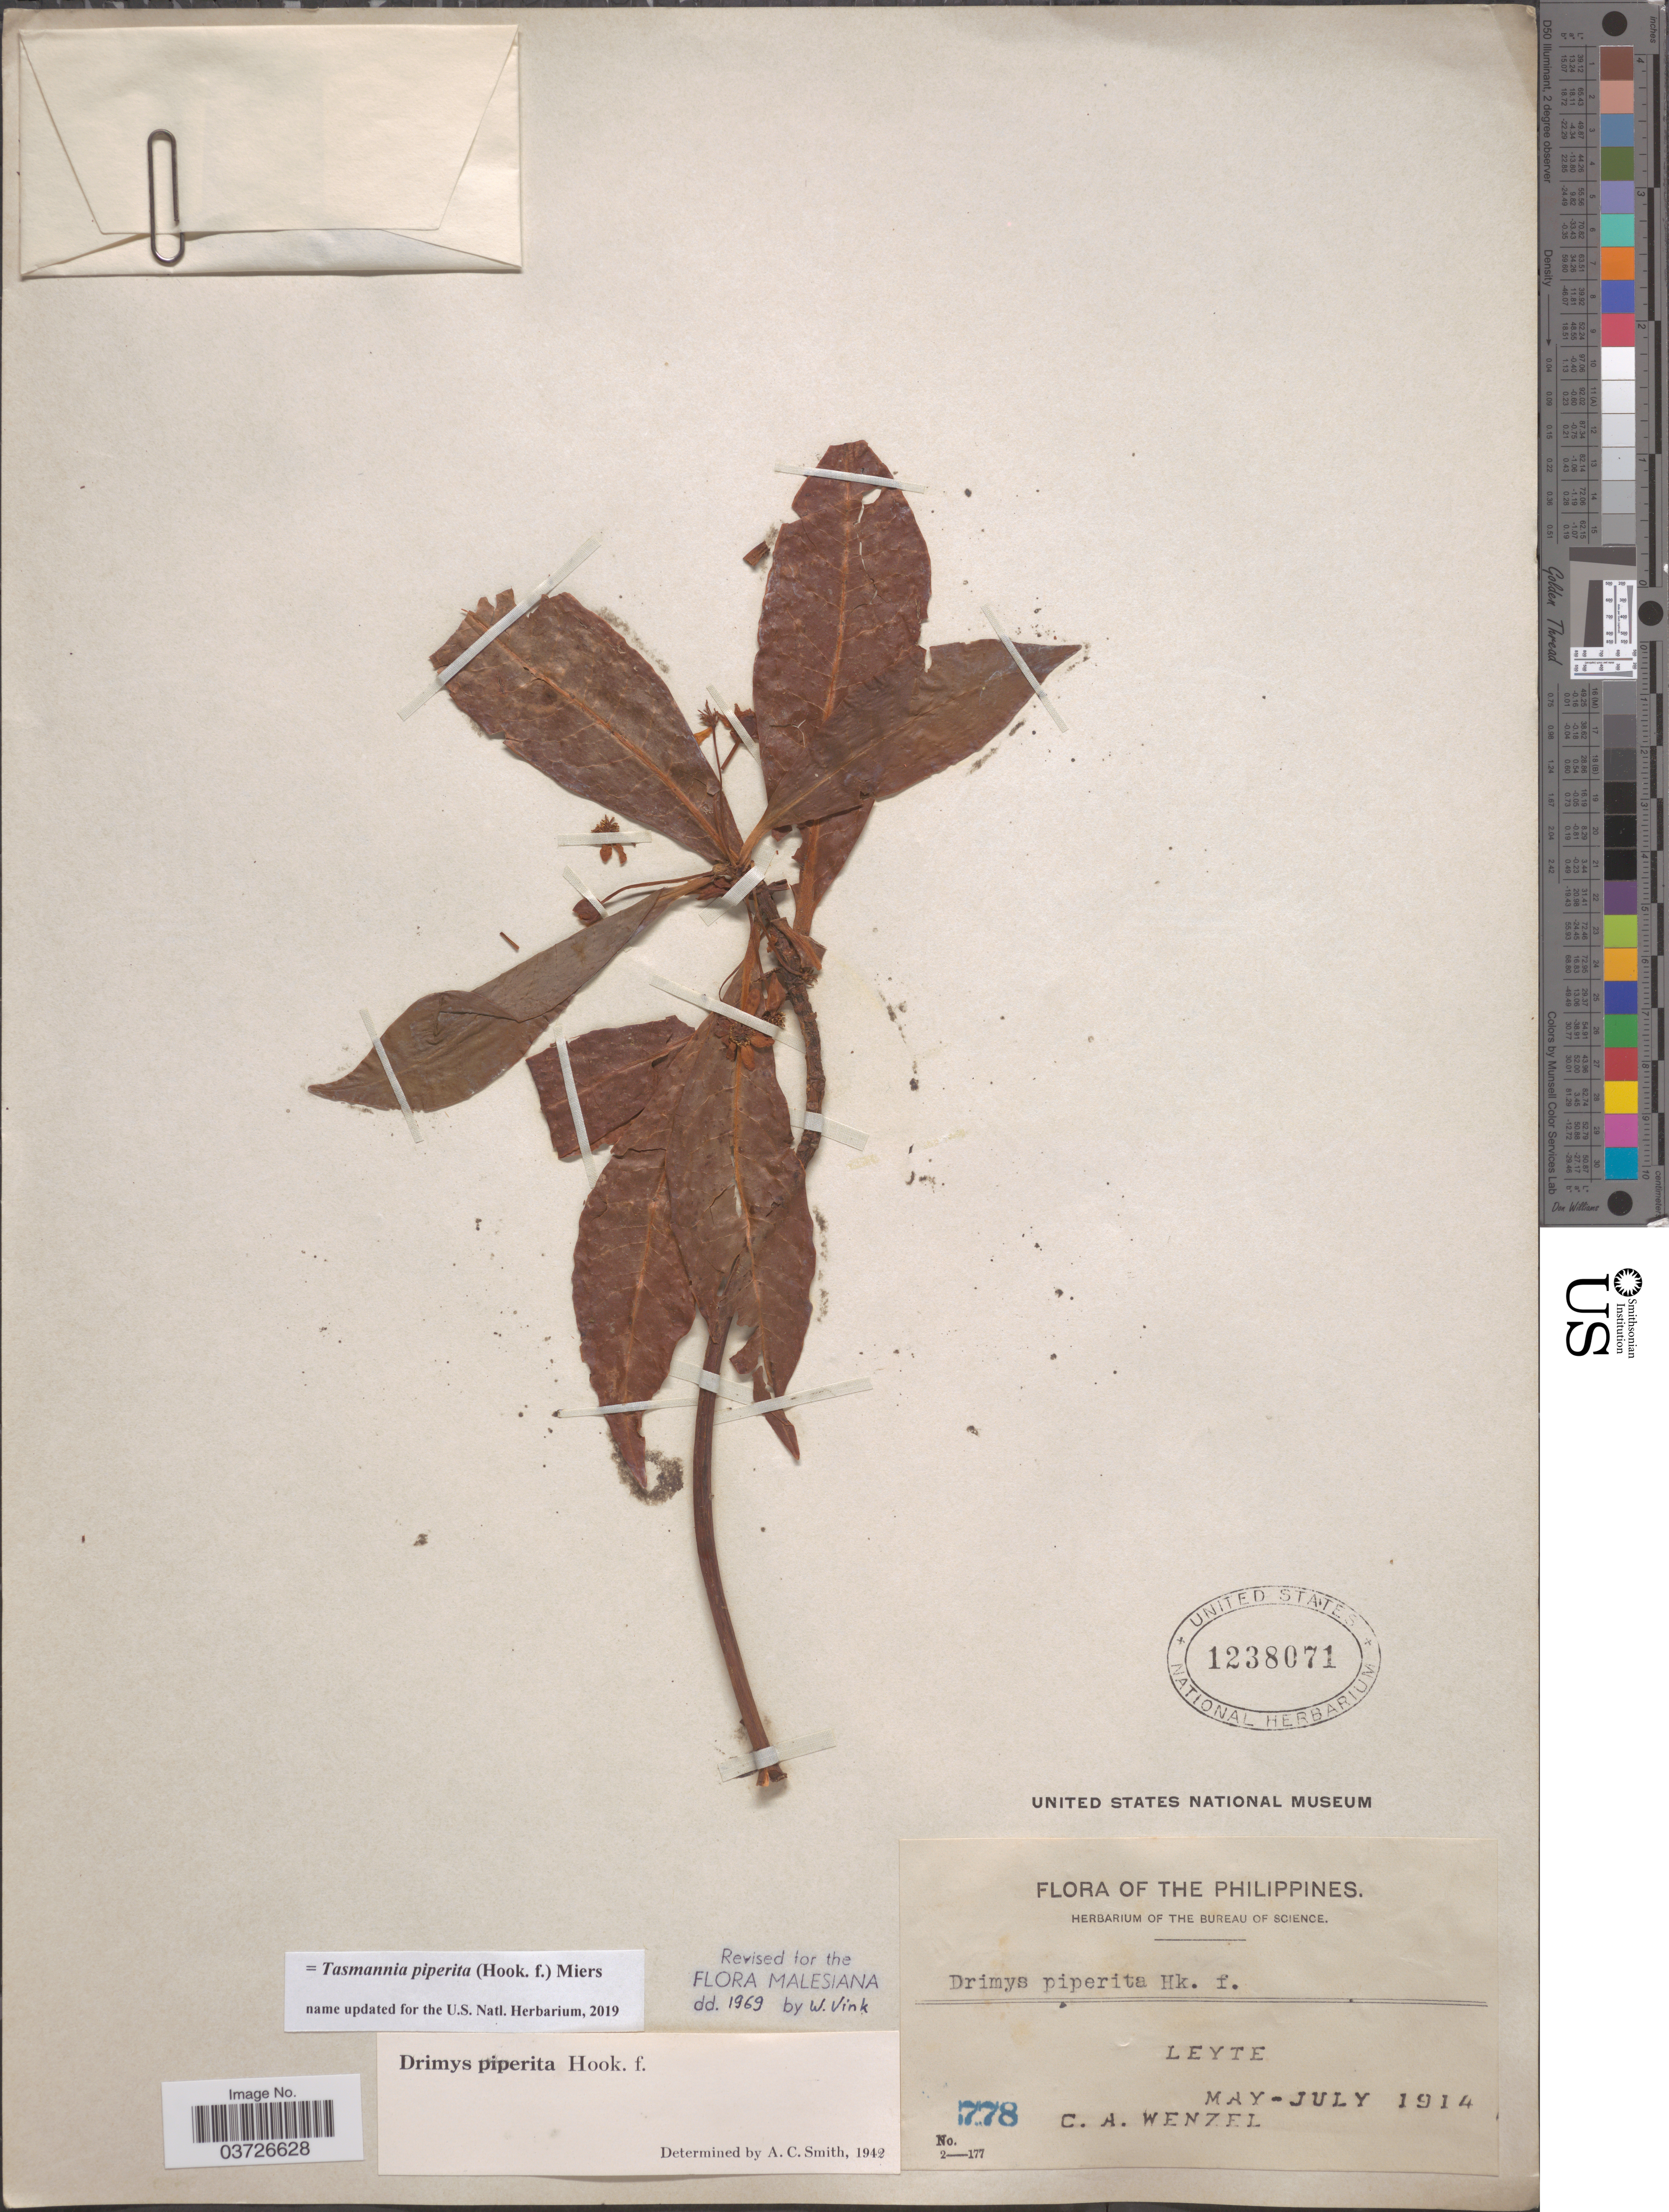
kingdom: Plantae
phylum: Tracheophyta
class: Magnoliopsida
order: Canellales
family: Winteraceae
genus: Tasmannia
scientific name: Tasmannia piperita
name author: (Hook. f.) Miers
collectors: C. Wenzel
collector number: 778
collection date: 1914-05/1914-07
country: Philippines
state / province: Eastern Visayas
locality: Leyte.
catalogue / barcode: US 1238071